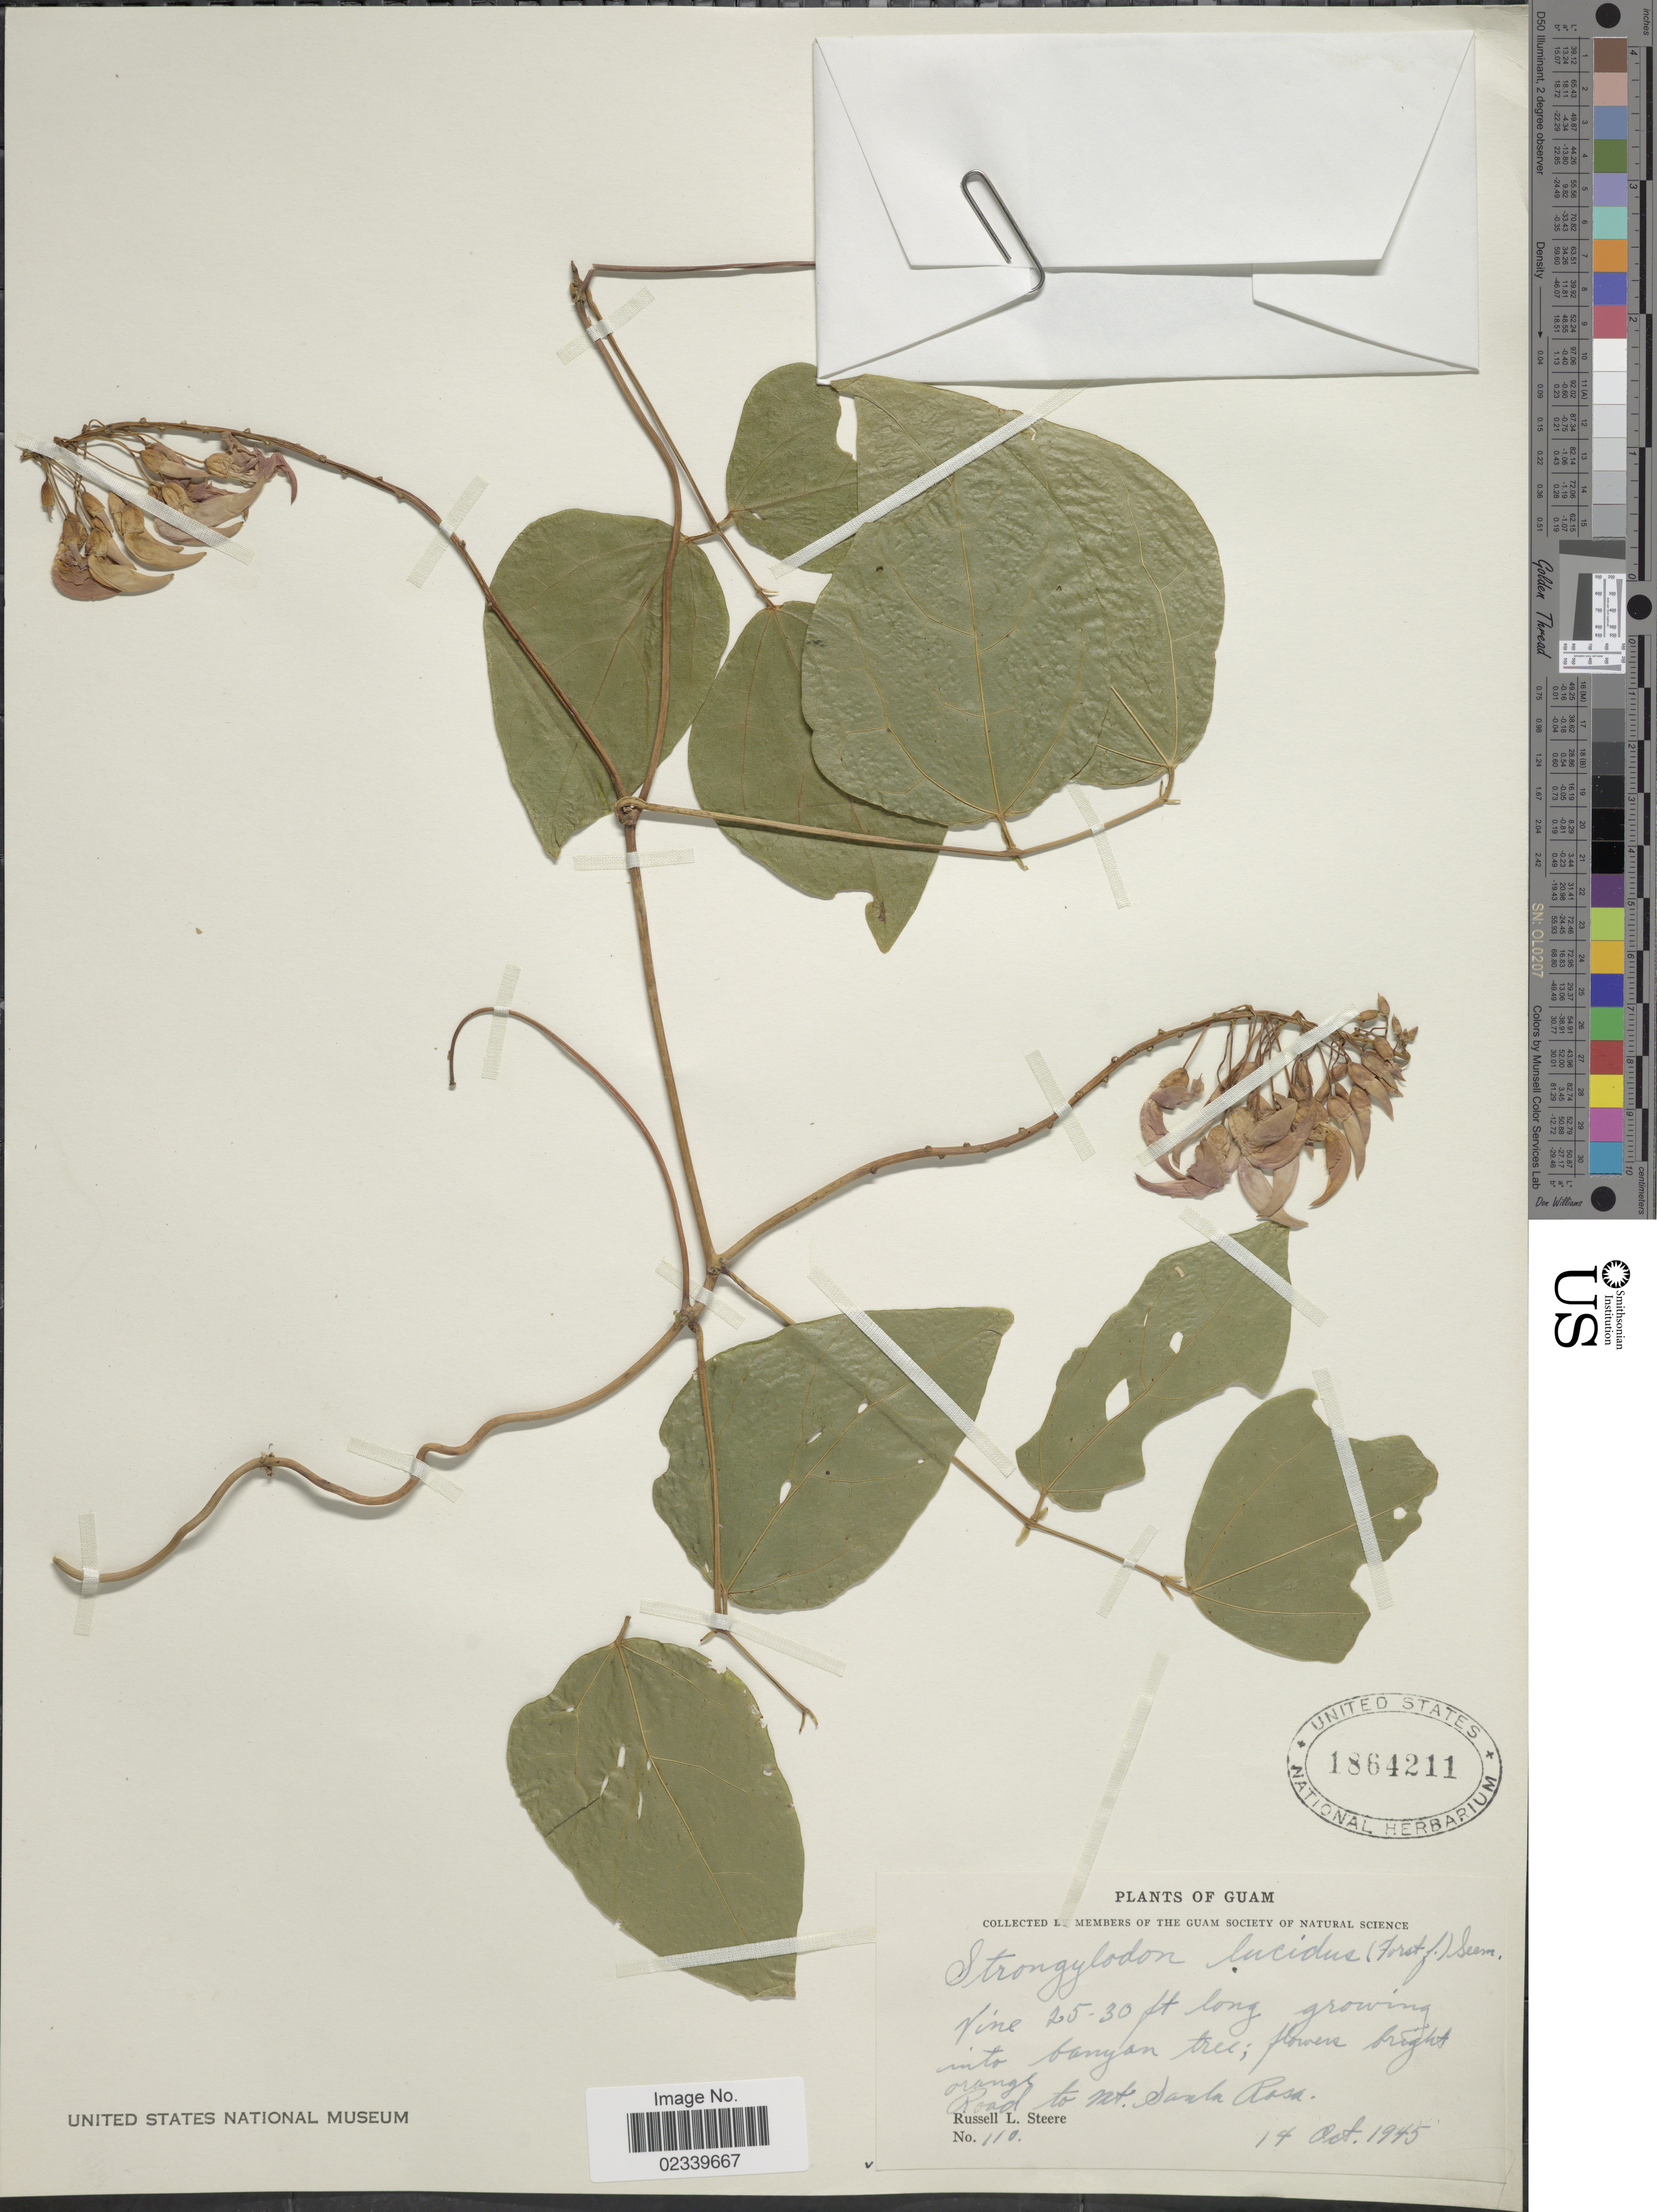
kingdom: Plantae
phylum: Tracheophyta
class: Magnoliopsida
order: Fabales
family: Fabaceae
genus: Strongylodon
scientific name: Strongylodon lucidus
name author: (G. Forst.) Seem.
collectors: R. L. Steere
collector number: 110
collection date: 1945-10-14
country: Guam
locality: Guam, Road to Mt. Santa Rosa.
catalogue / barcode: US 1864211